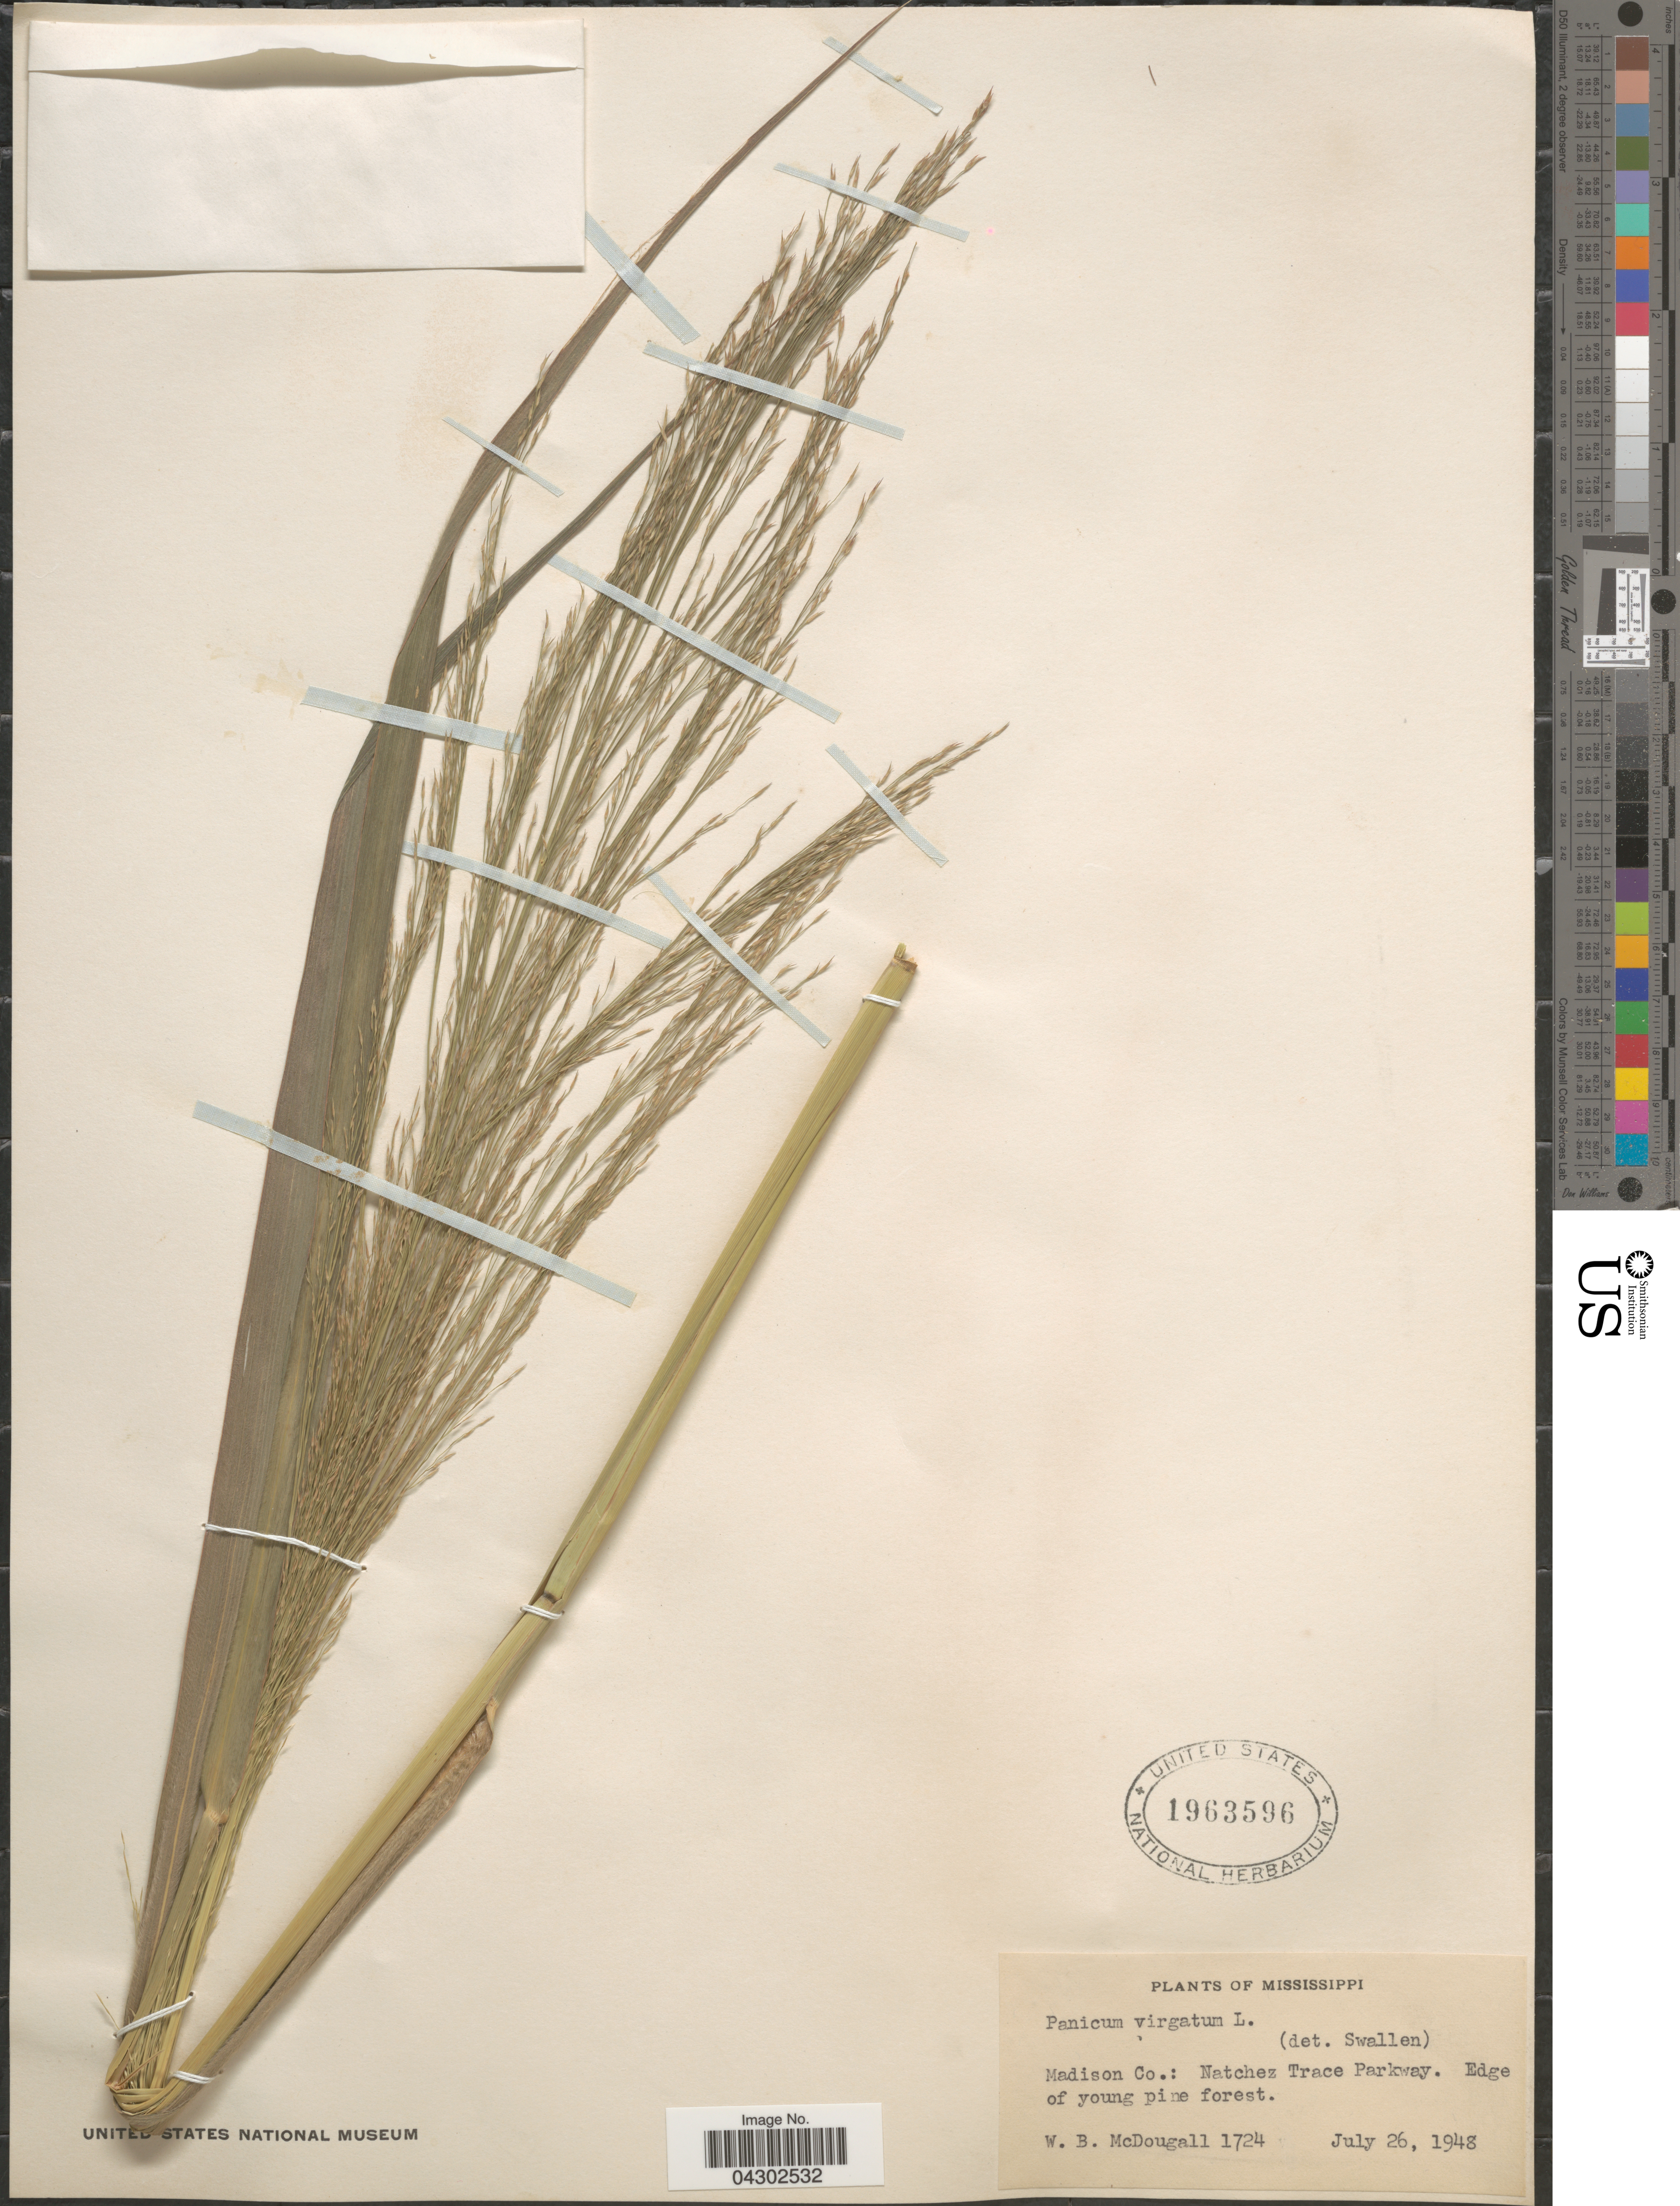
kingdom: Plantae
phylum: Tracheophyta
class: Liliopsida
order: Poales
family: Poaceae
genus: Panicum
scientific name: Panicum virgatum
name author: L.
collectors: W. B. McDougall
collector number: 1724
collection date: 1948-07-26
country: United States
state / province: Mississippi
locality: Madison Co.: Natchez Trace Parkway. Edge of young pine forest.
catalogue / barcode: US 1963596